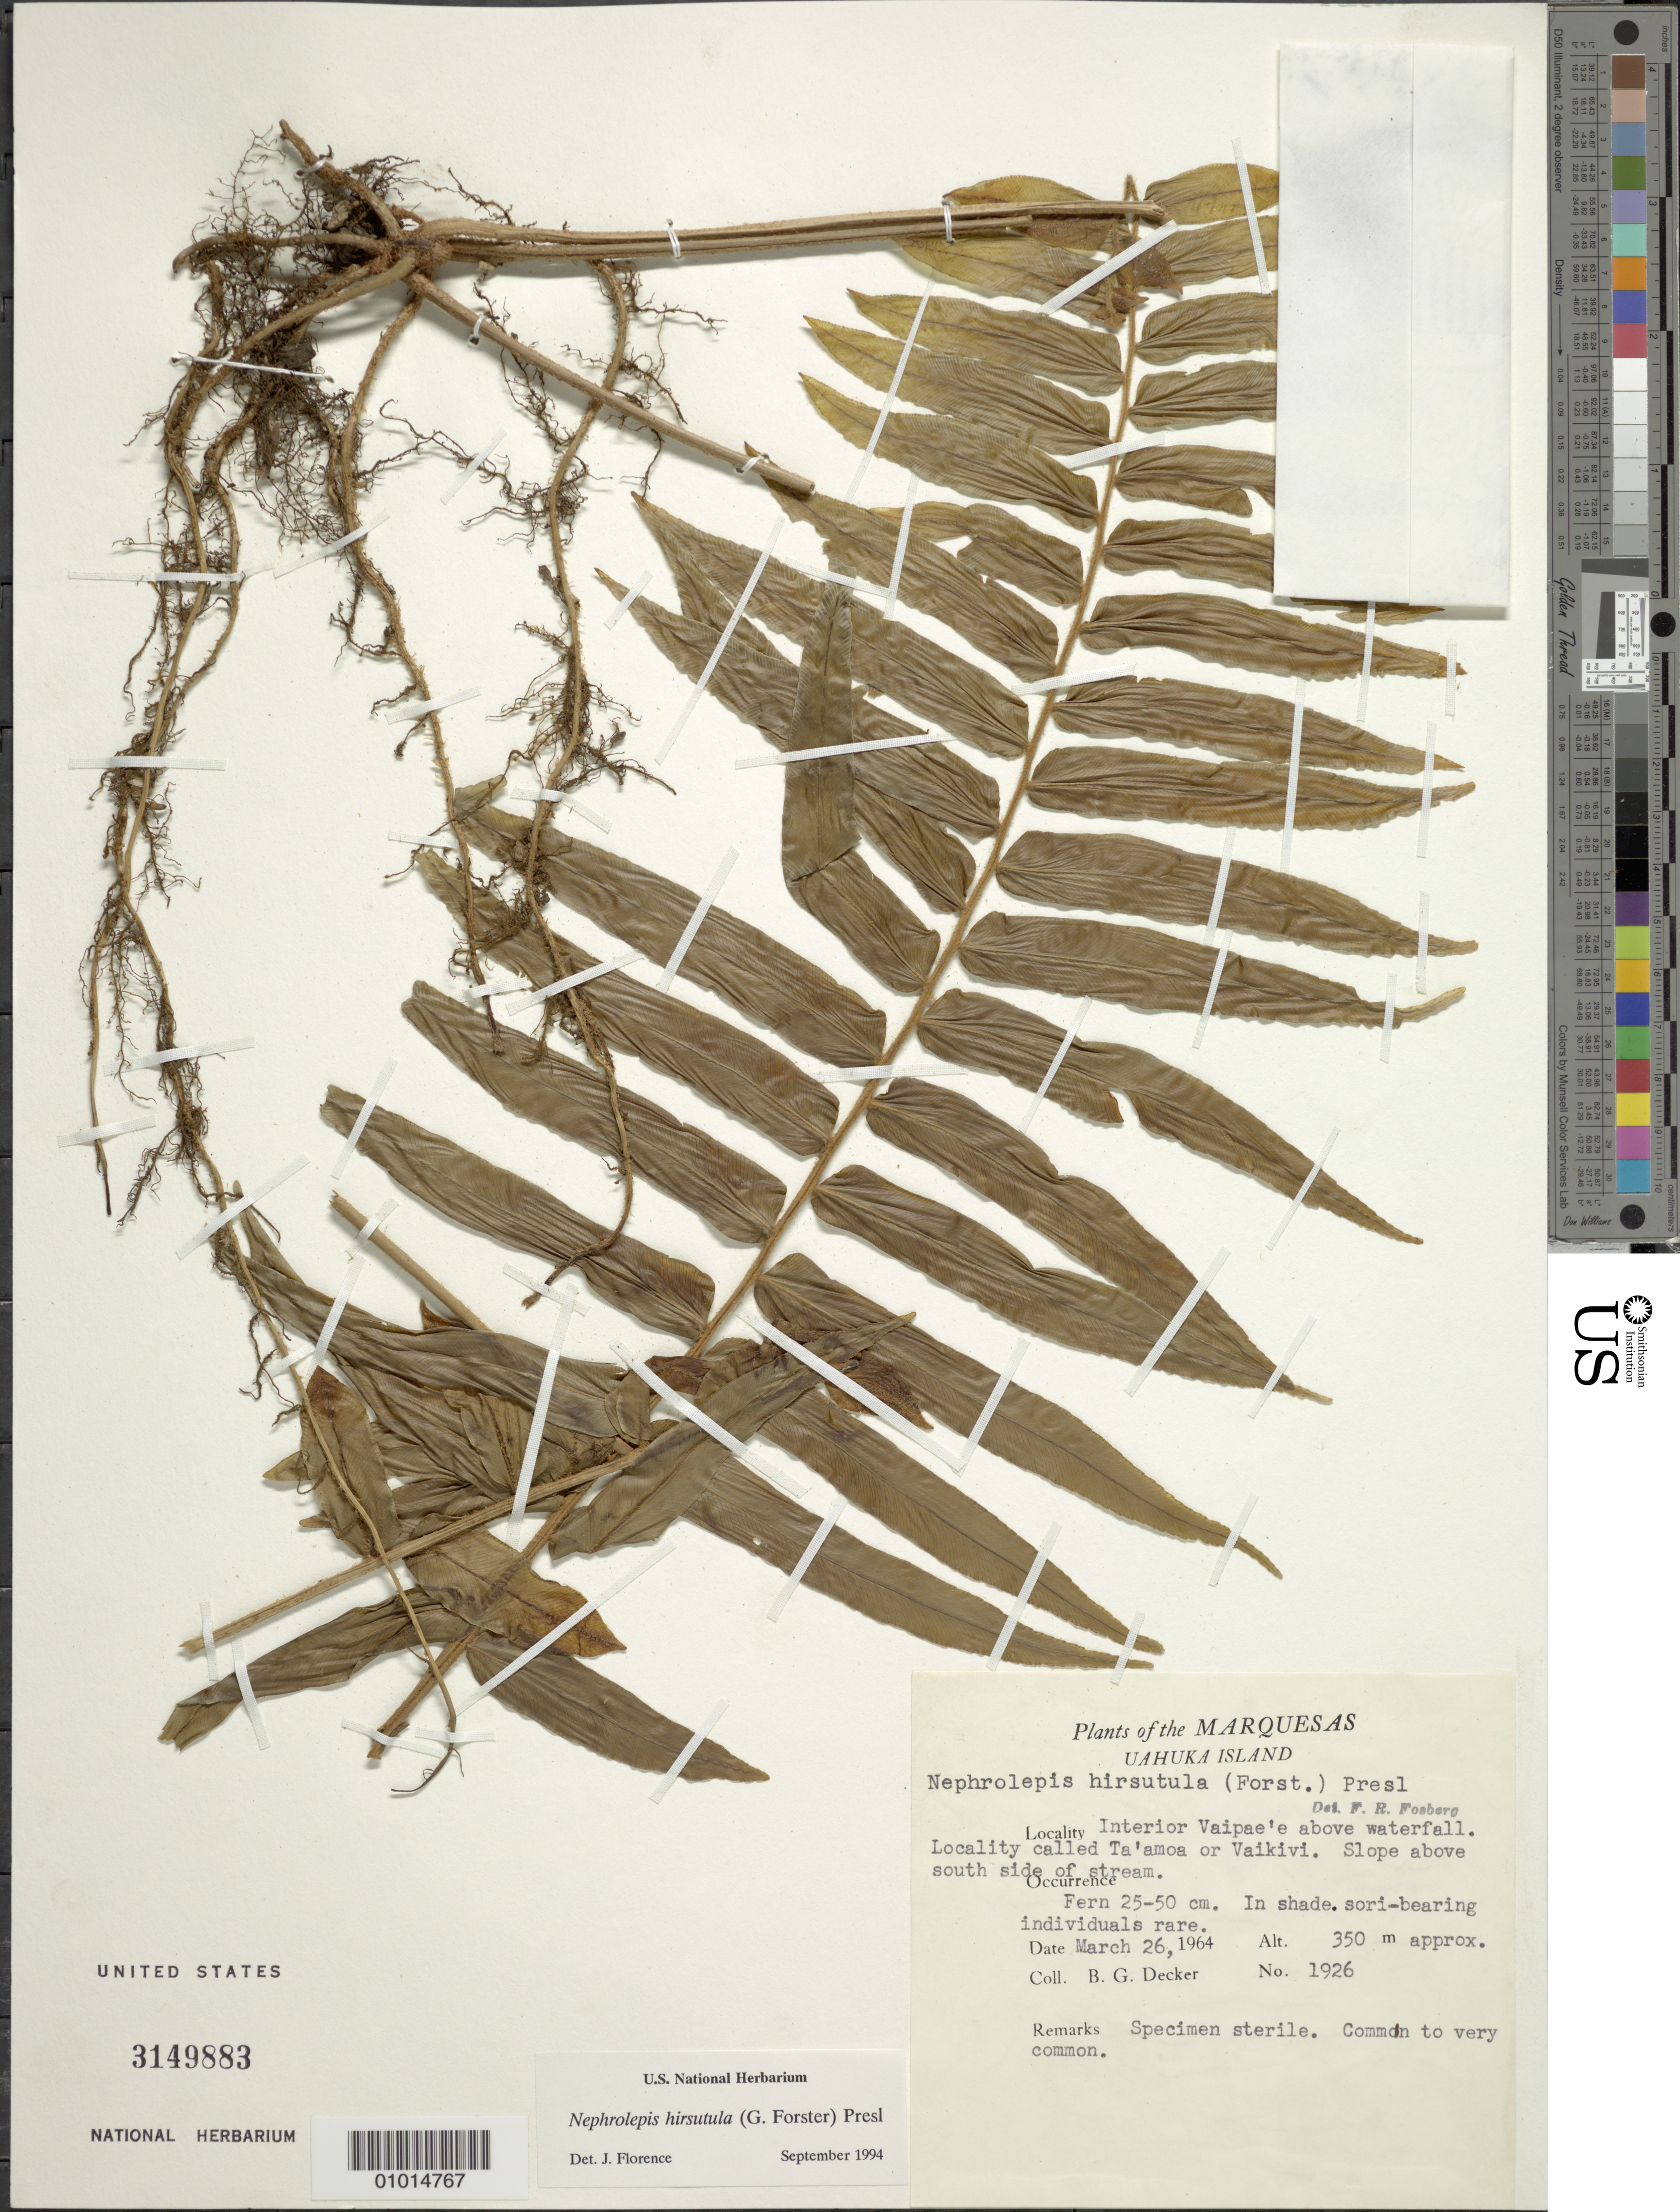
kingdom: Plantae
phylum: Tracheophyta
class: Polypodiopsida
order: Polypodiales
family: Nephrolepidaceae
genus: Nephrolepis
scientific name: Nephrolepis hirsutula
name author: (G. Forst.) C. Presl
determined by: Florence, J.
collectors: B. G. Decker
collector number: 1926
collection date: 1964-03-26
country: French Polynesia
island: Ua Huka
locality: Interior Vaipae'e above waterfall. Locality called Ta'amoa or Vaikivi. Slope above south side of stream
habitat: In shade; common to very common. Sori-bearing individuals rare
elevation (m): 350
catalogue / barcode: US 3149883